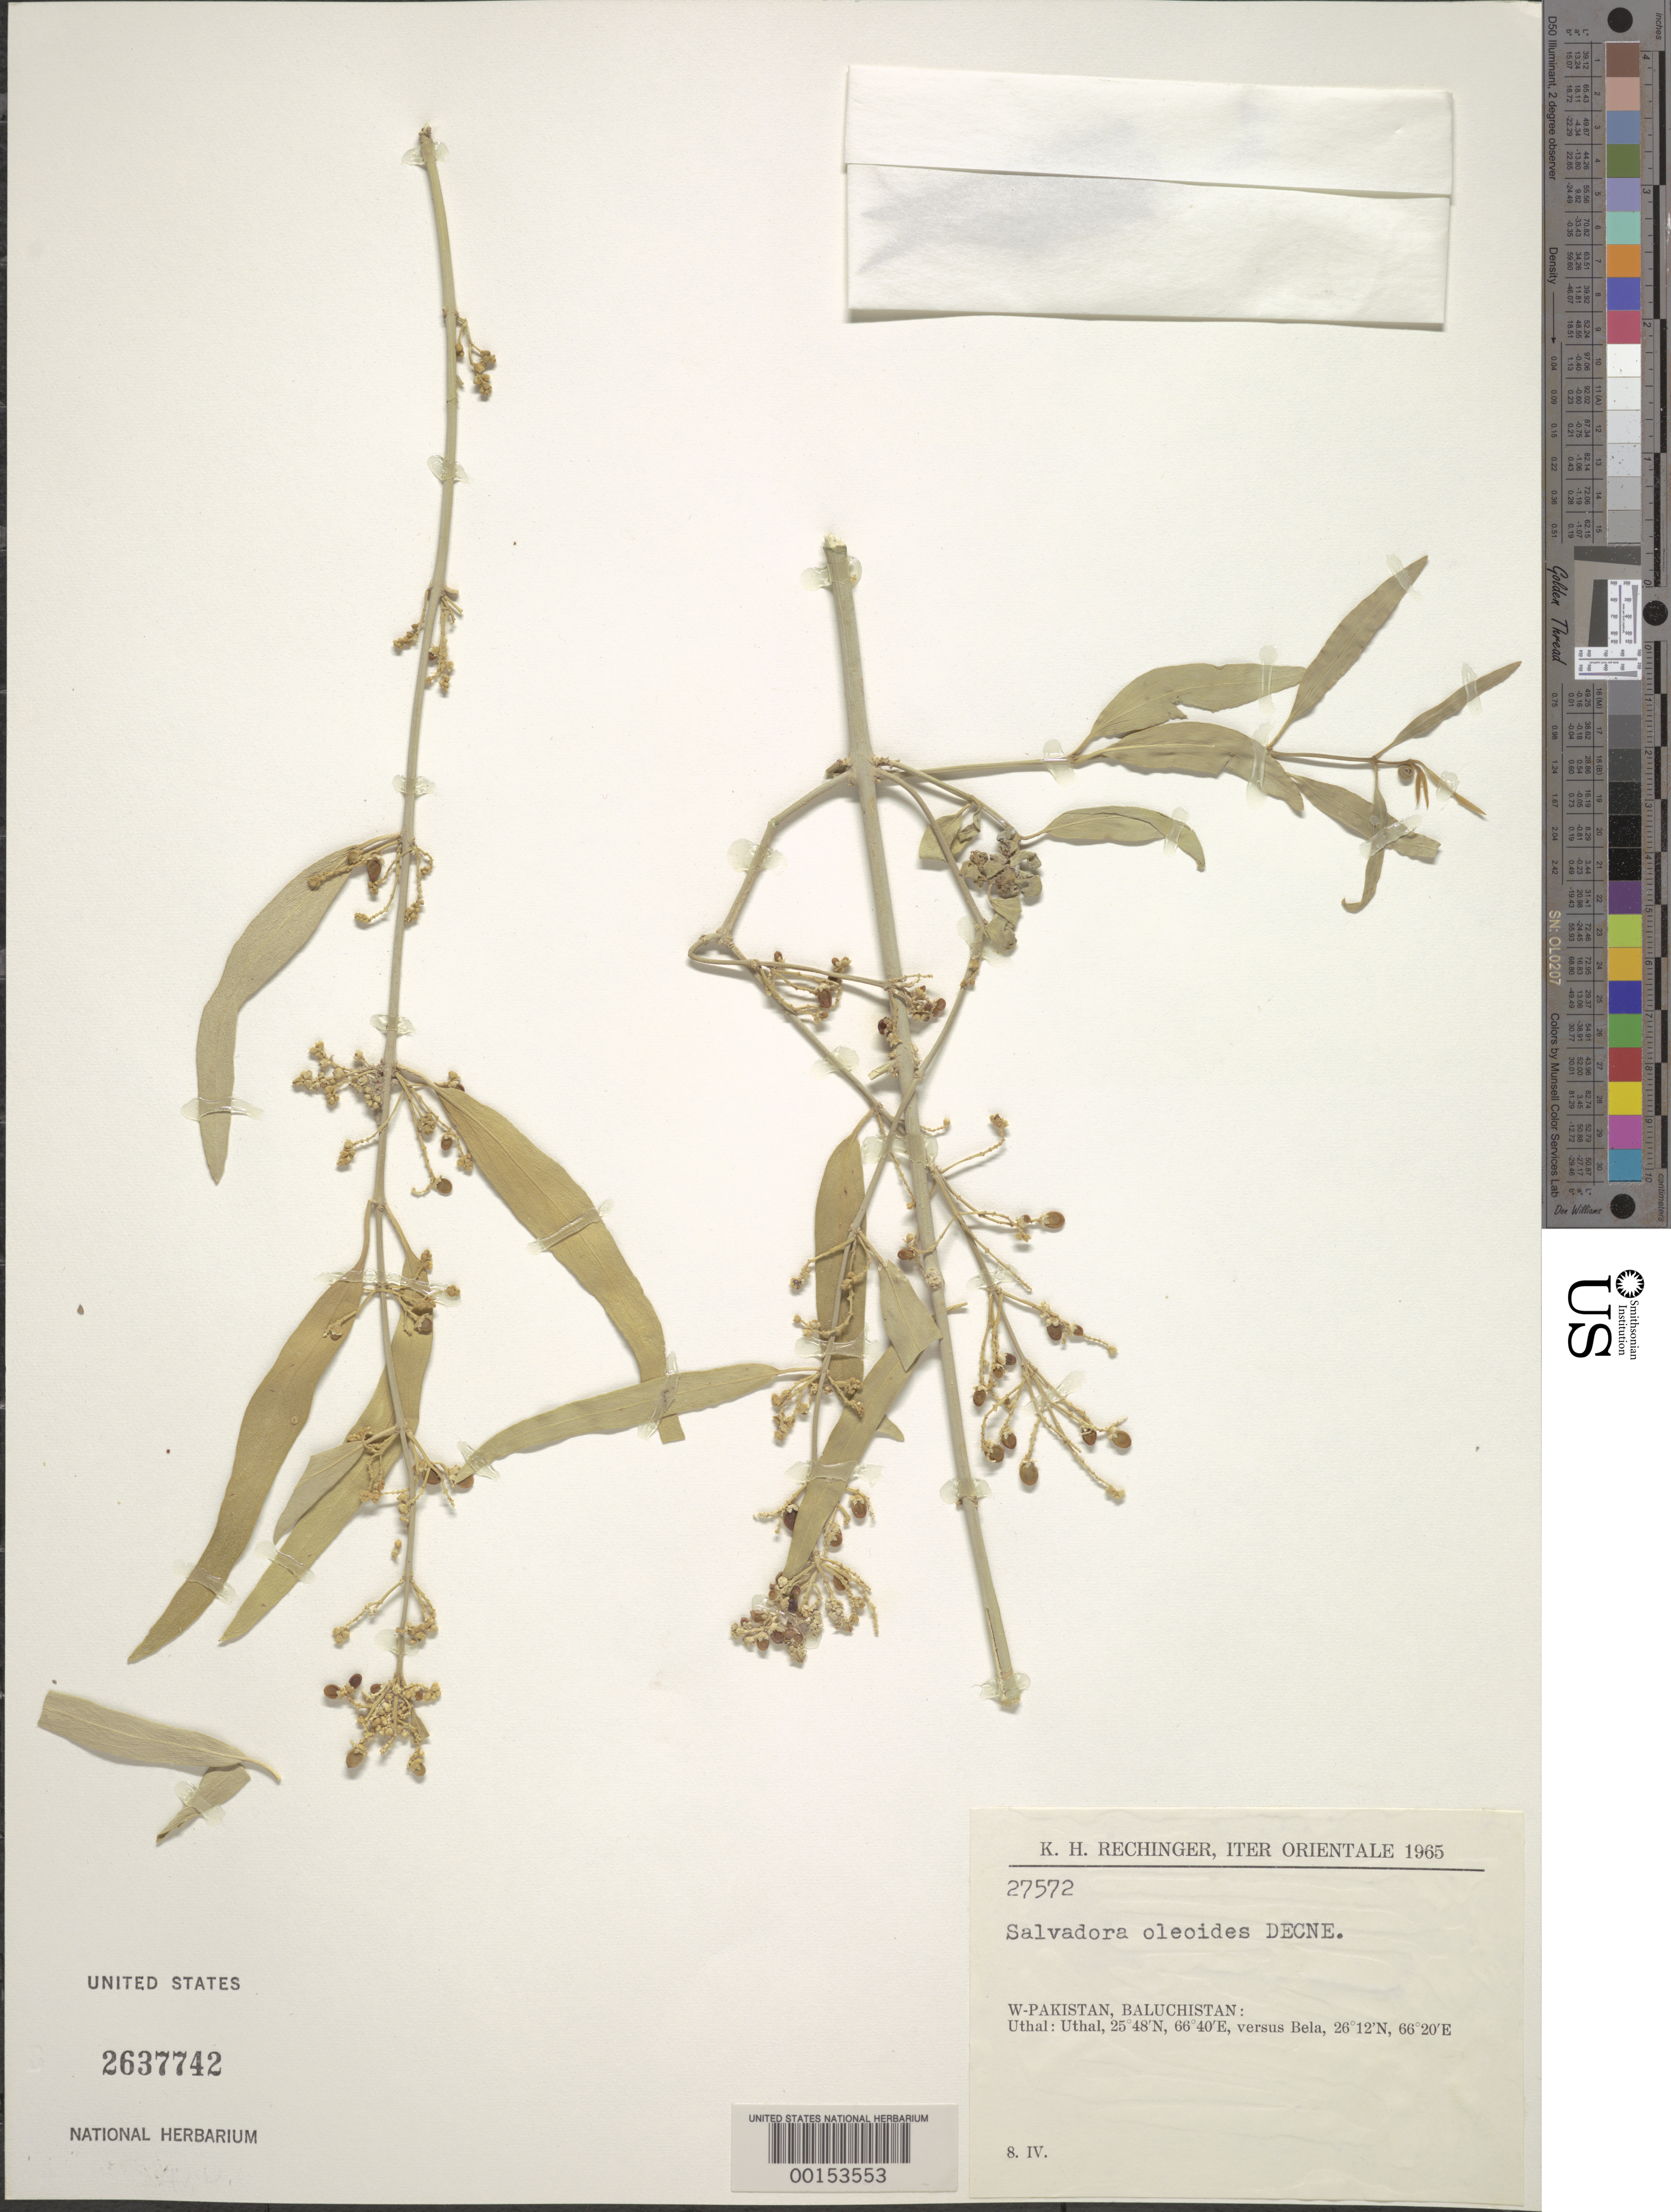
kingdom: Plantae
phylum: Tracheophyta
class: Magnoliopsida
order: Brassicales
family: Salvadoraceae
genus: Salvadora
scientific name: Salvadora oleoides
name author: Decne.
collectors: K. H. Rechinger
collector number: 27572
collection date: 1965-04-08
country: Pakistan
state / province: Balochistan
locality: W-Pakistan, Baluchistan: Uthal: Uthal, versus Bela.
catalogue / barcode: US 2637742